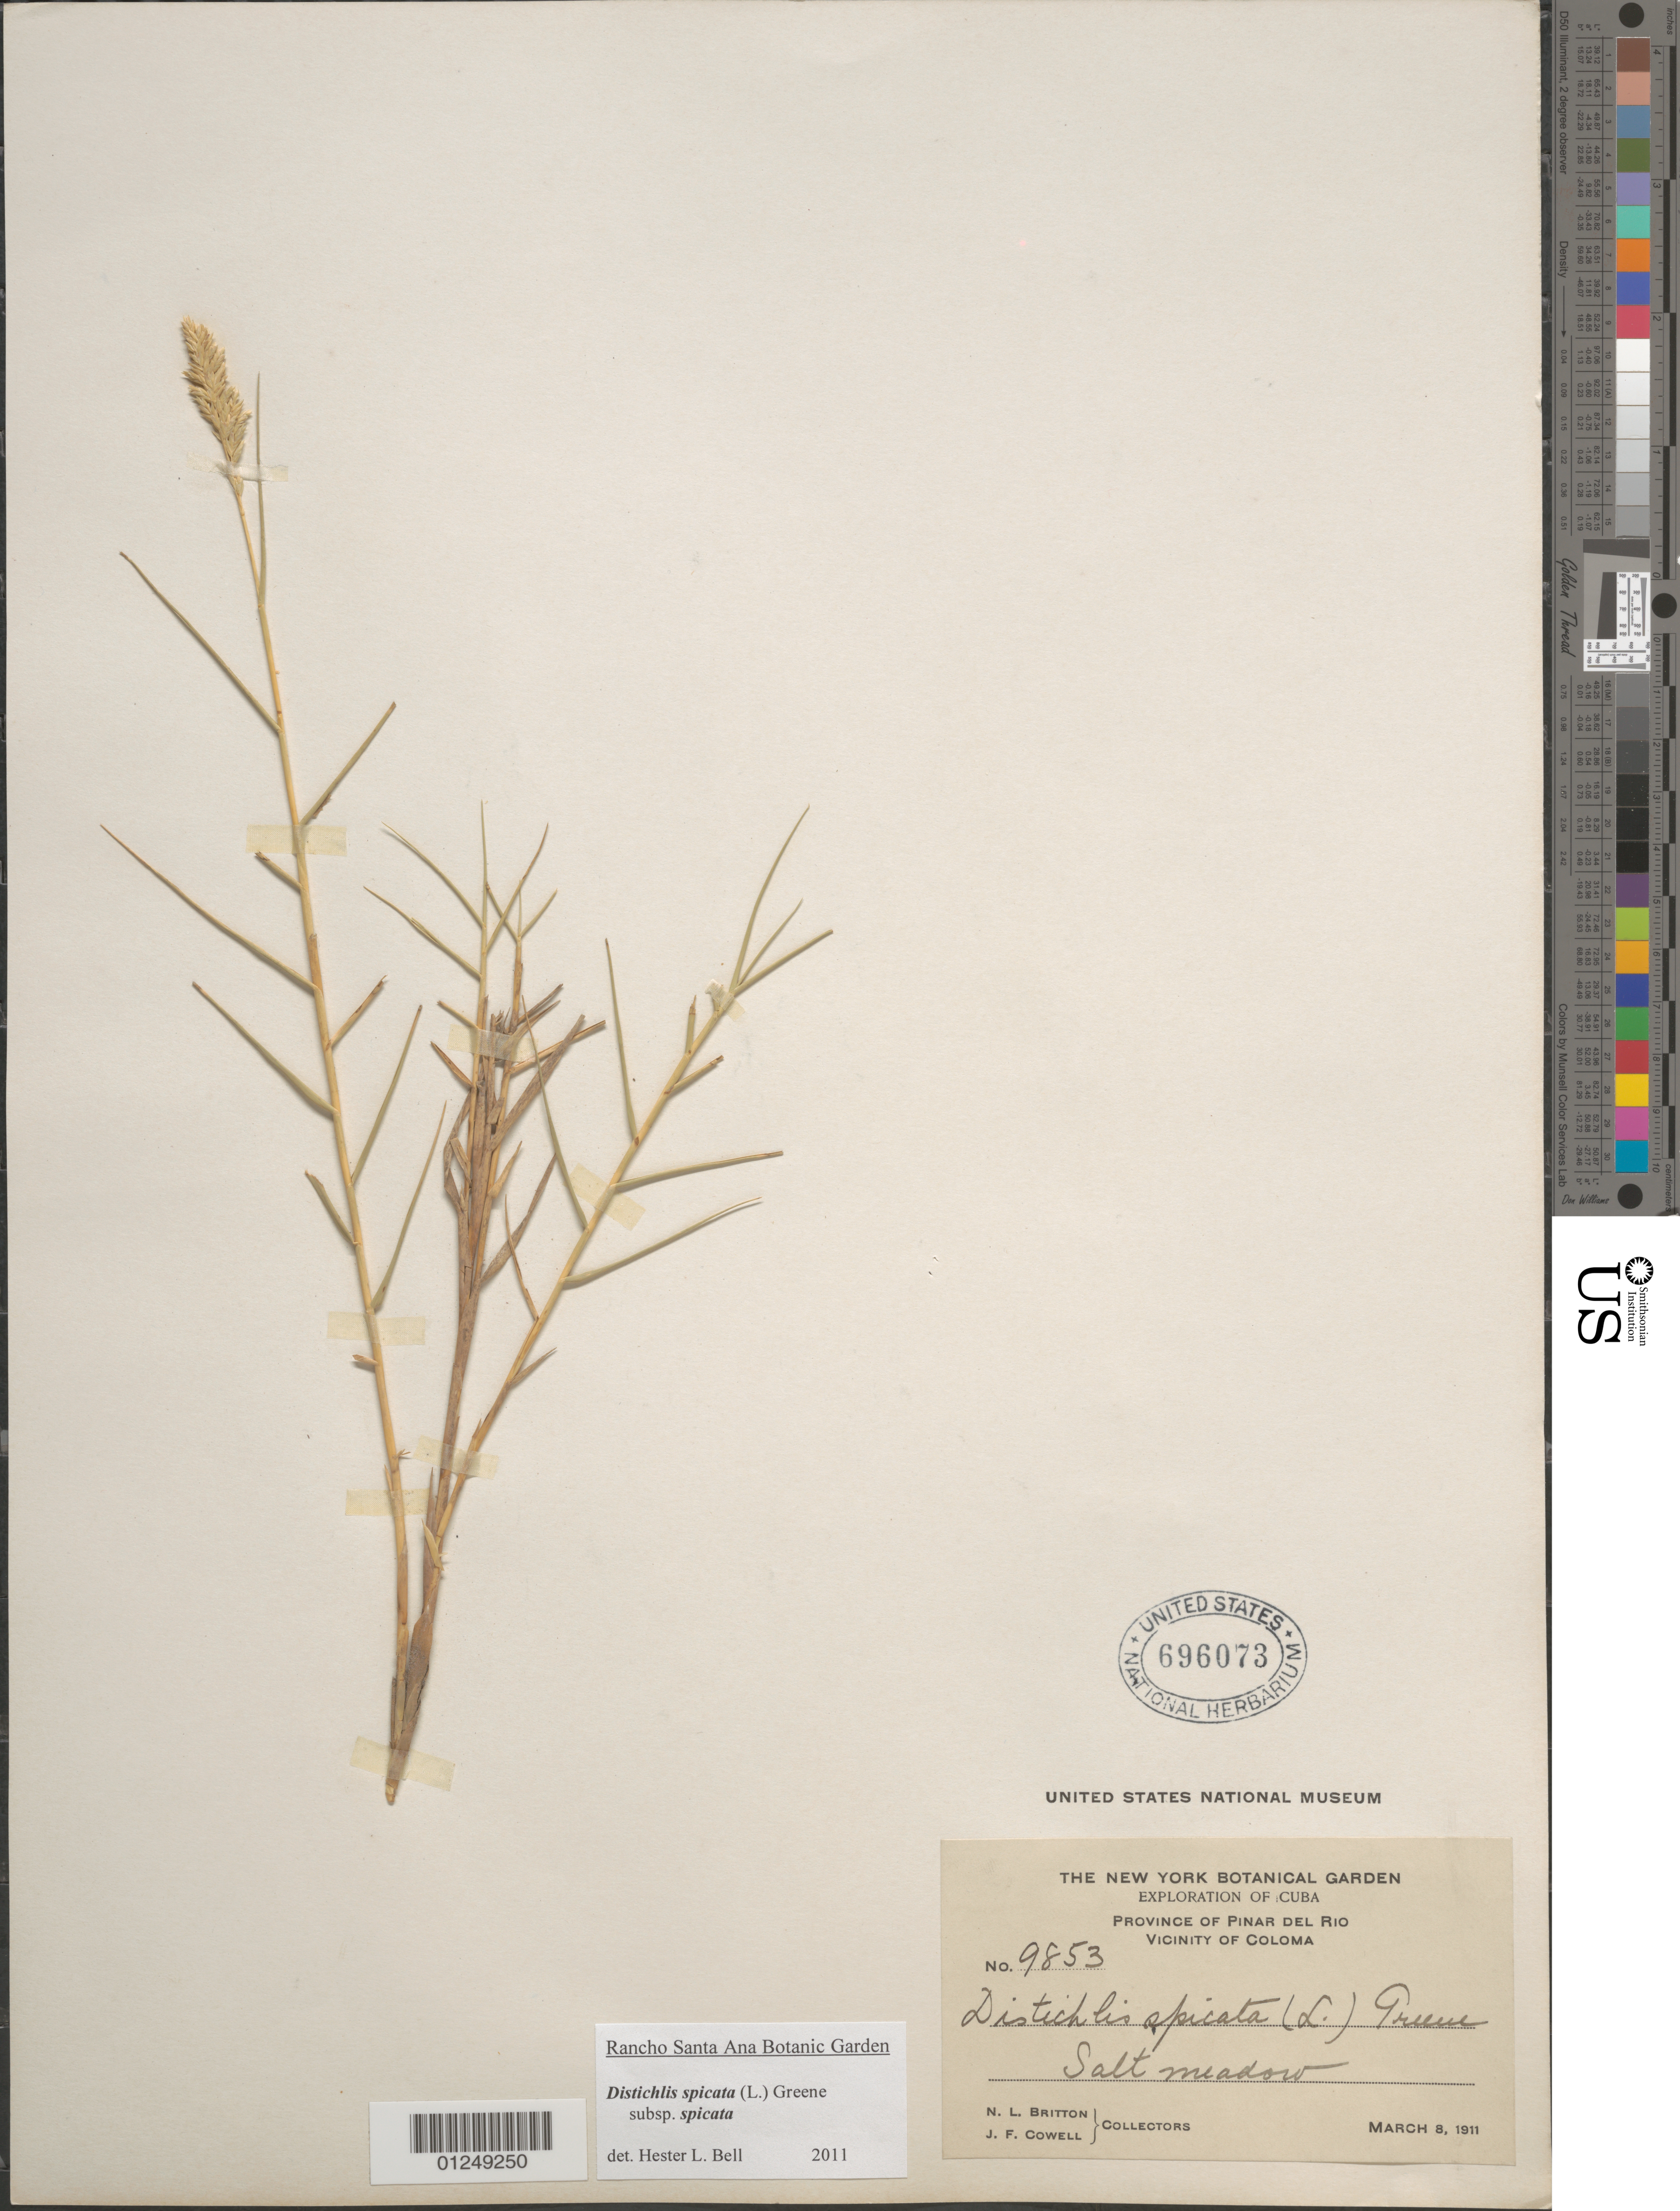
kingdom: Plantae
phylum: Tracheophyta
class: Liliopsida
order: Poales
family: Poaceae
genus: Distichlis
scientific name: Distichlis spicata subsp. spicata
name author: (L.) Greene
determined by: Bell, H. L.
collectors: N. Britton & J. F. Cowell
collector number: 9853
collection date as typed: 08 Mar 1911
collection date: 1911-03-08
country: Cuba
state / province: Pinar del Rio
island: Cuba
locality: Province of Pinar del Rio, vicinity of Coloma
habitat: salt meadow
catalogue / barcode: US 696073